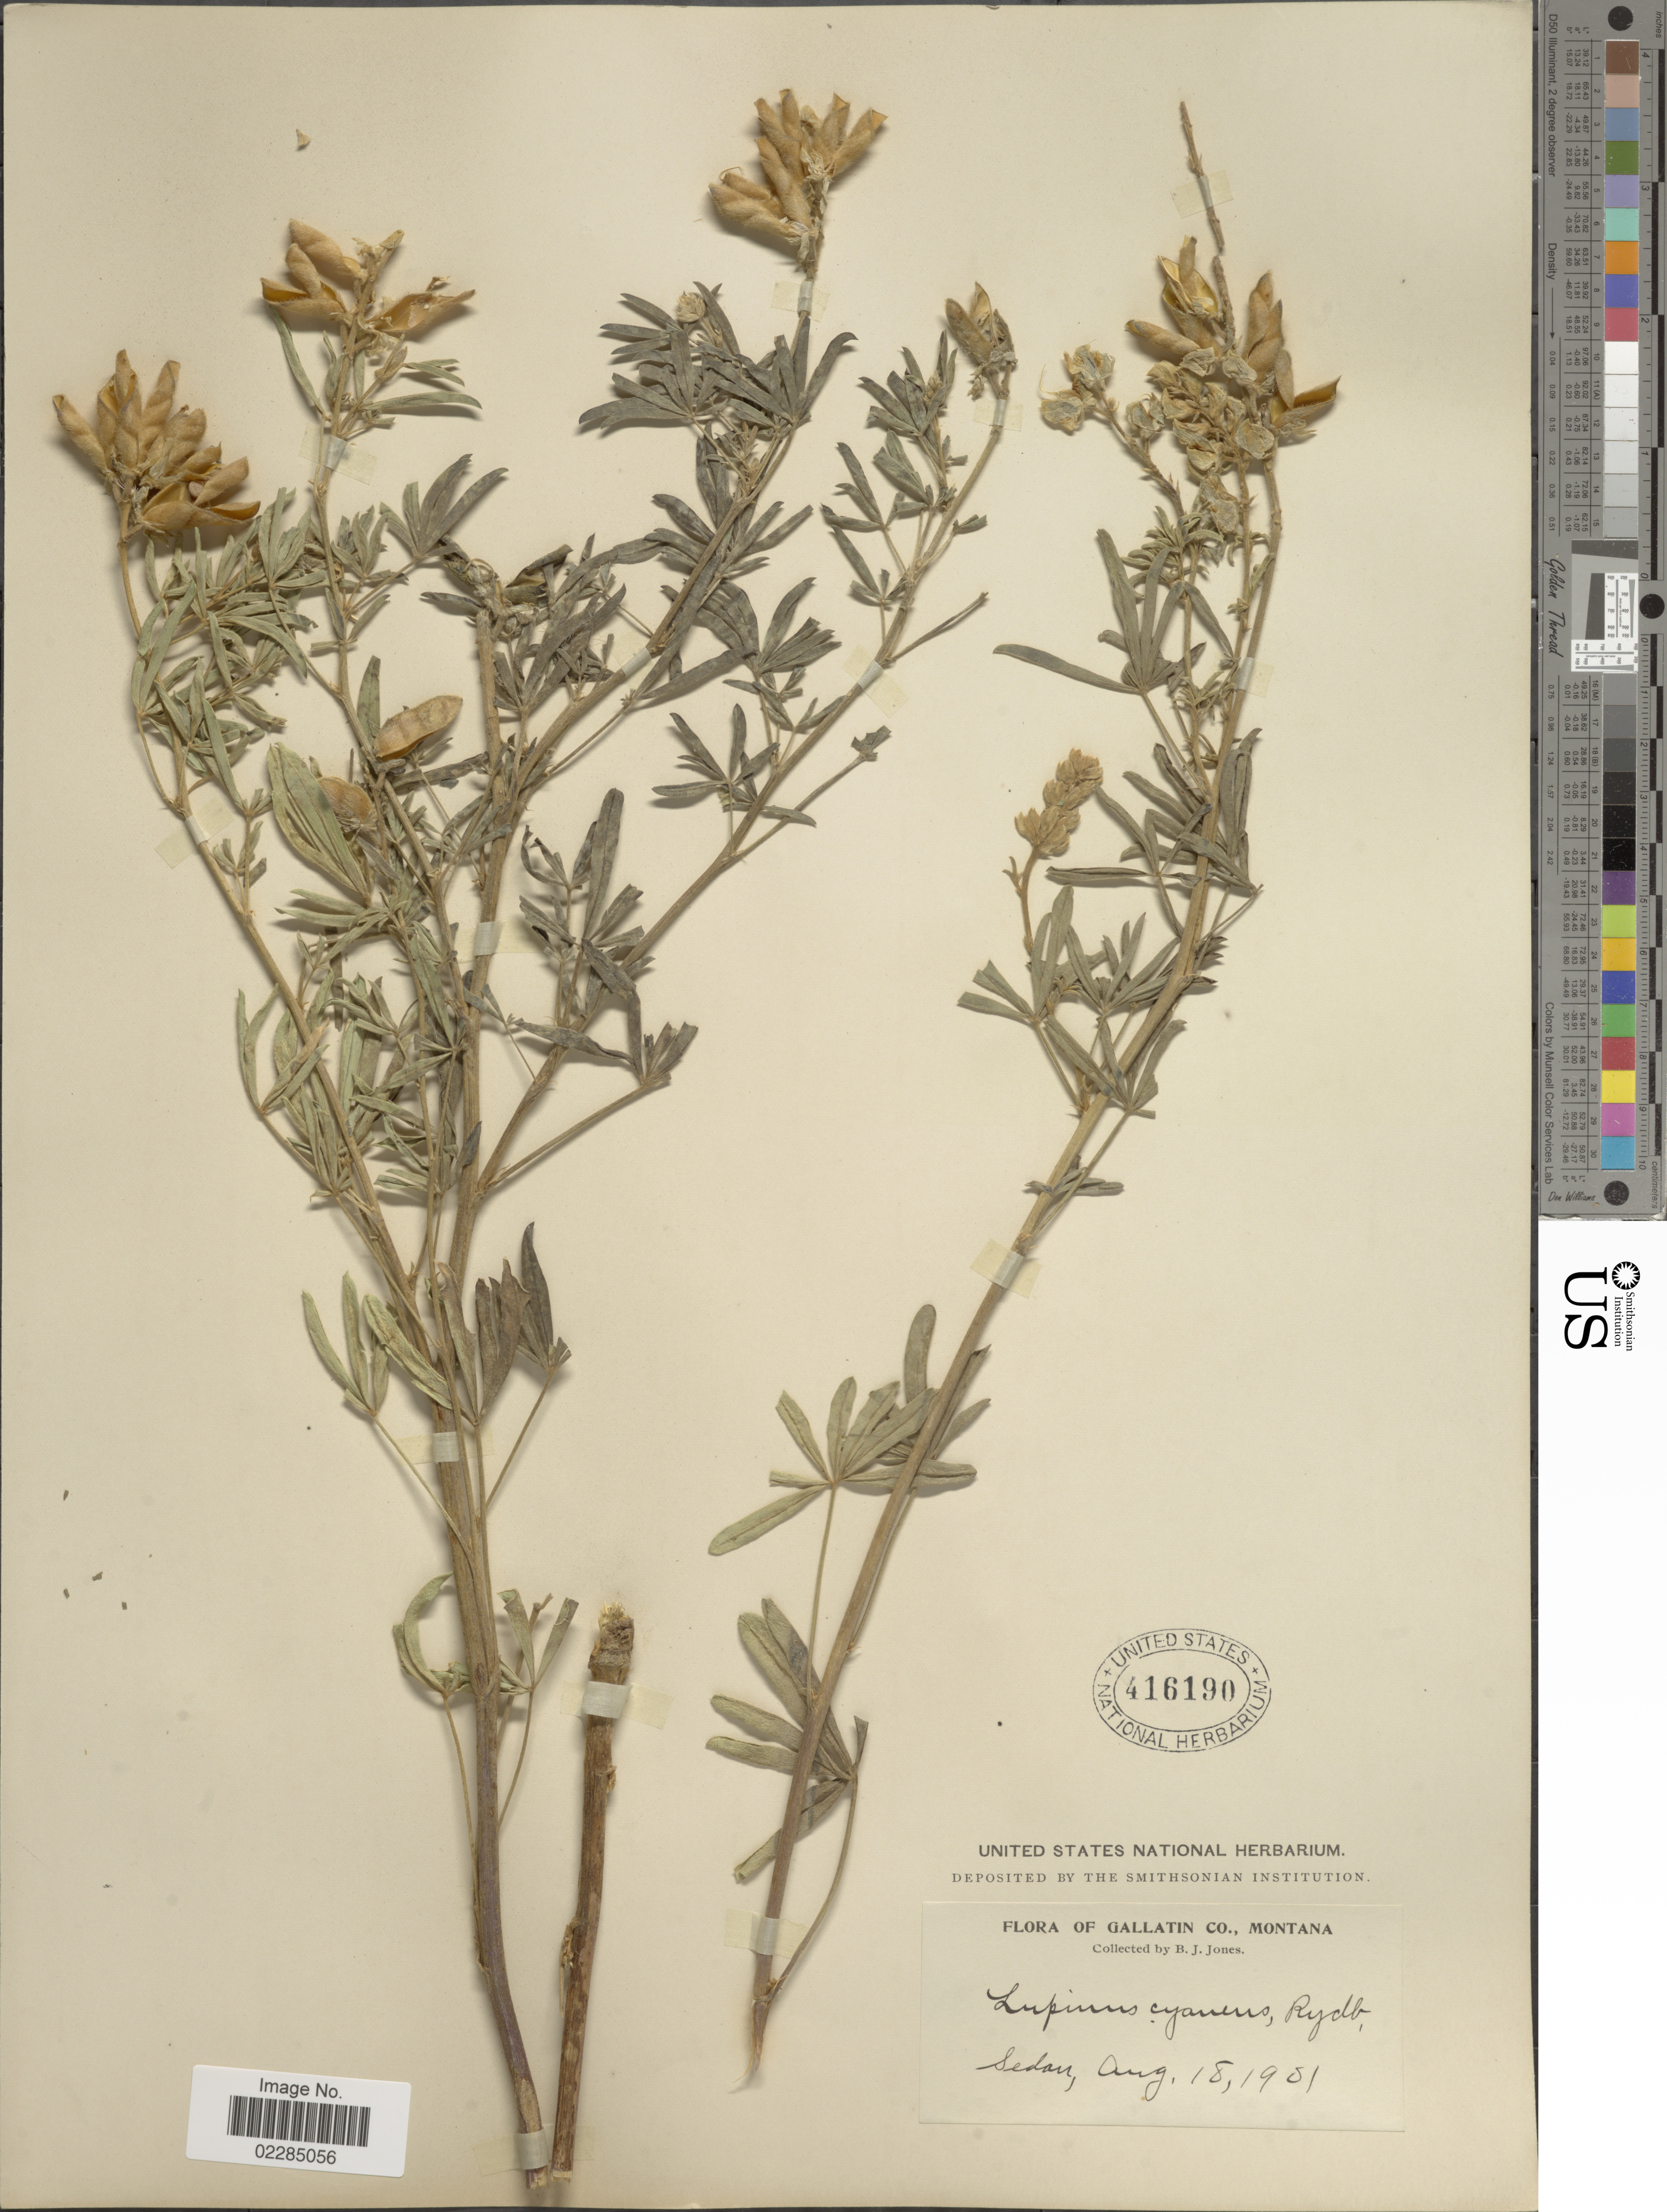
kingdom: Plantae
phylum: Tracheophyta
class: Magnoliopsida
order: Fabales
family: Fabaceae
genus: Lupinus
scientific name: Lupinus decumbens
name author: Torr.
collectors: B. Jones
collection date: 1951-08-18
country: United States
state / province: Montana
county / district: Gallatin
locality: Sedan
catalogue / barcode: US 416190